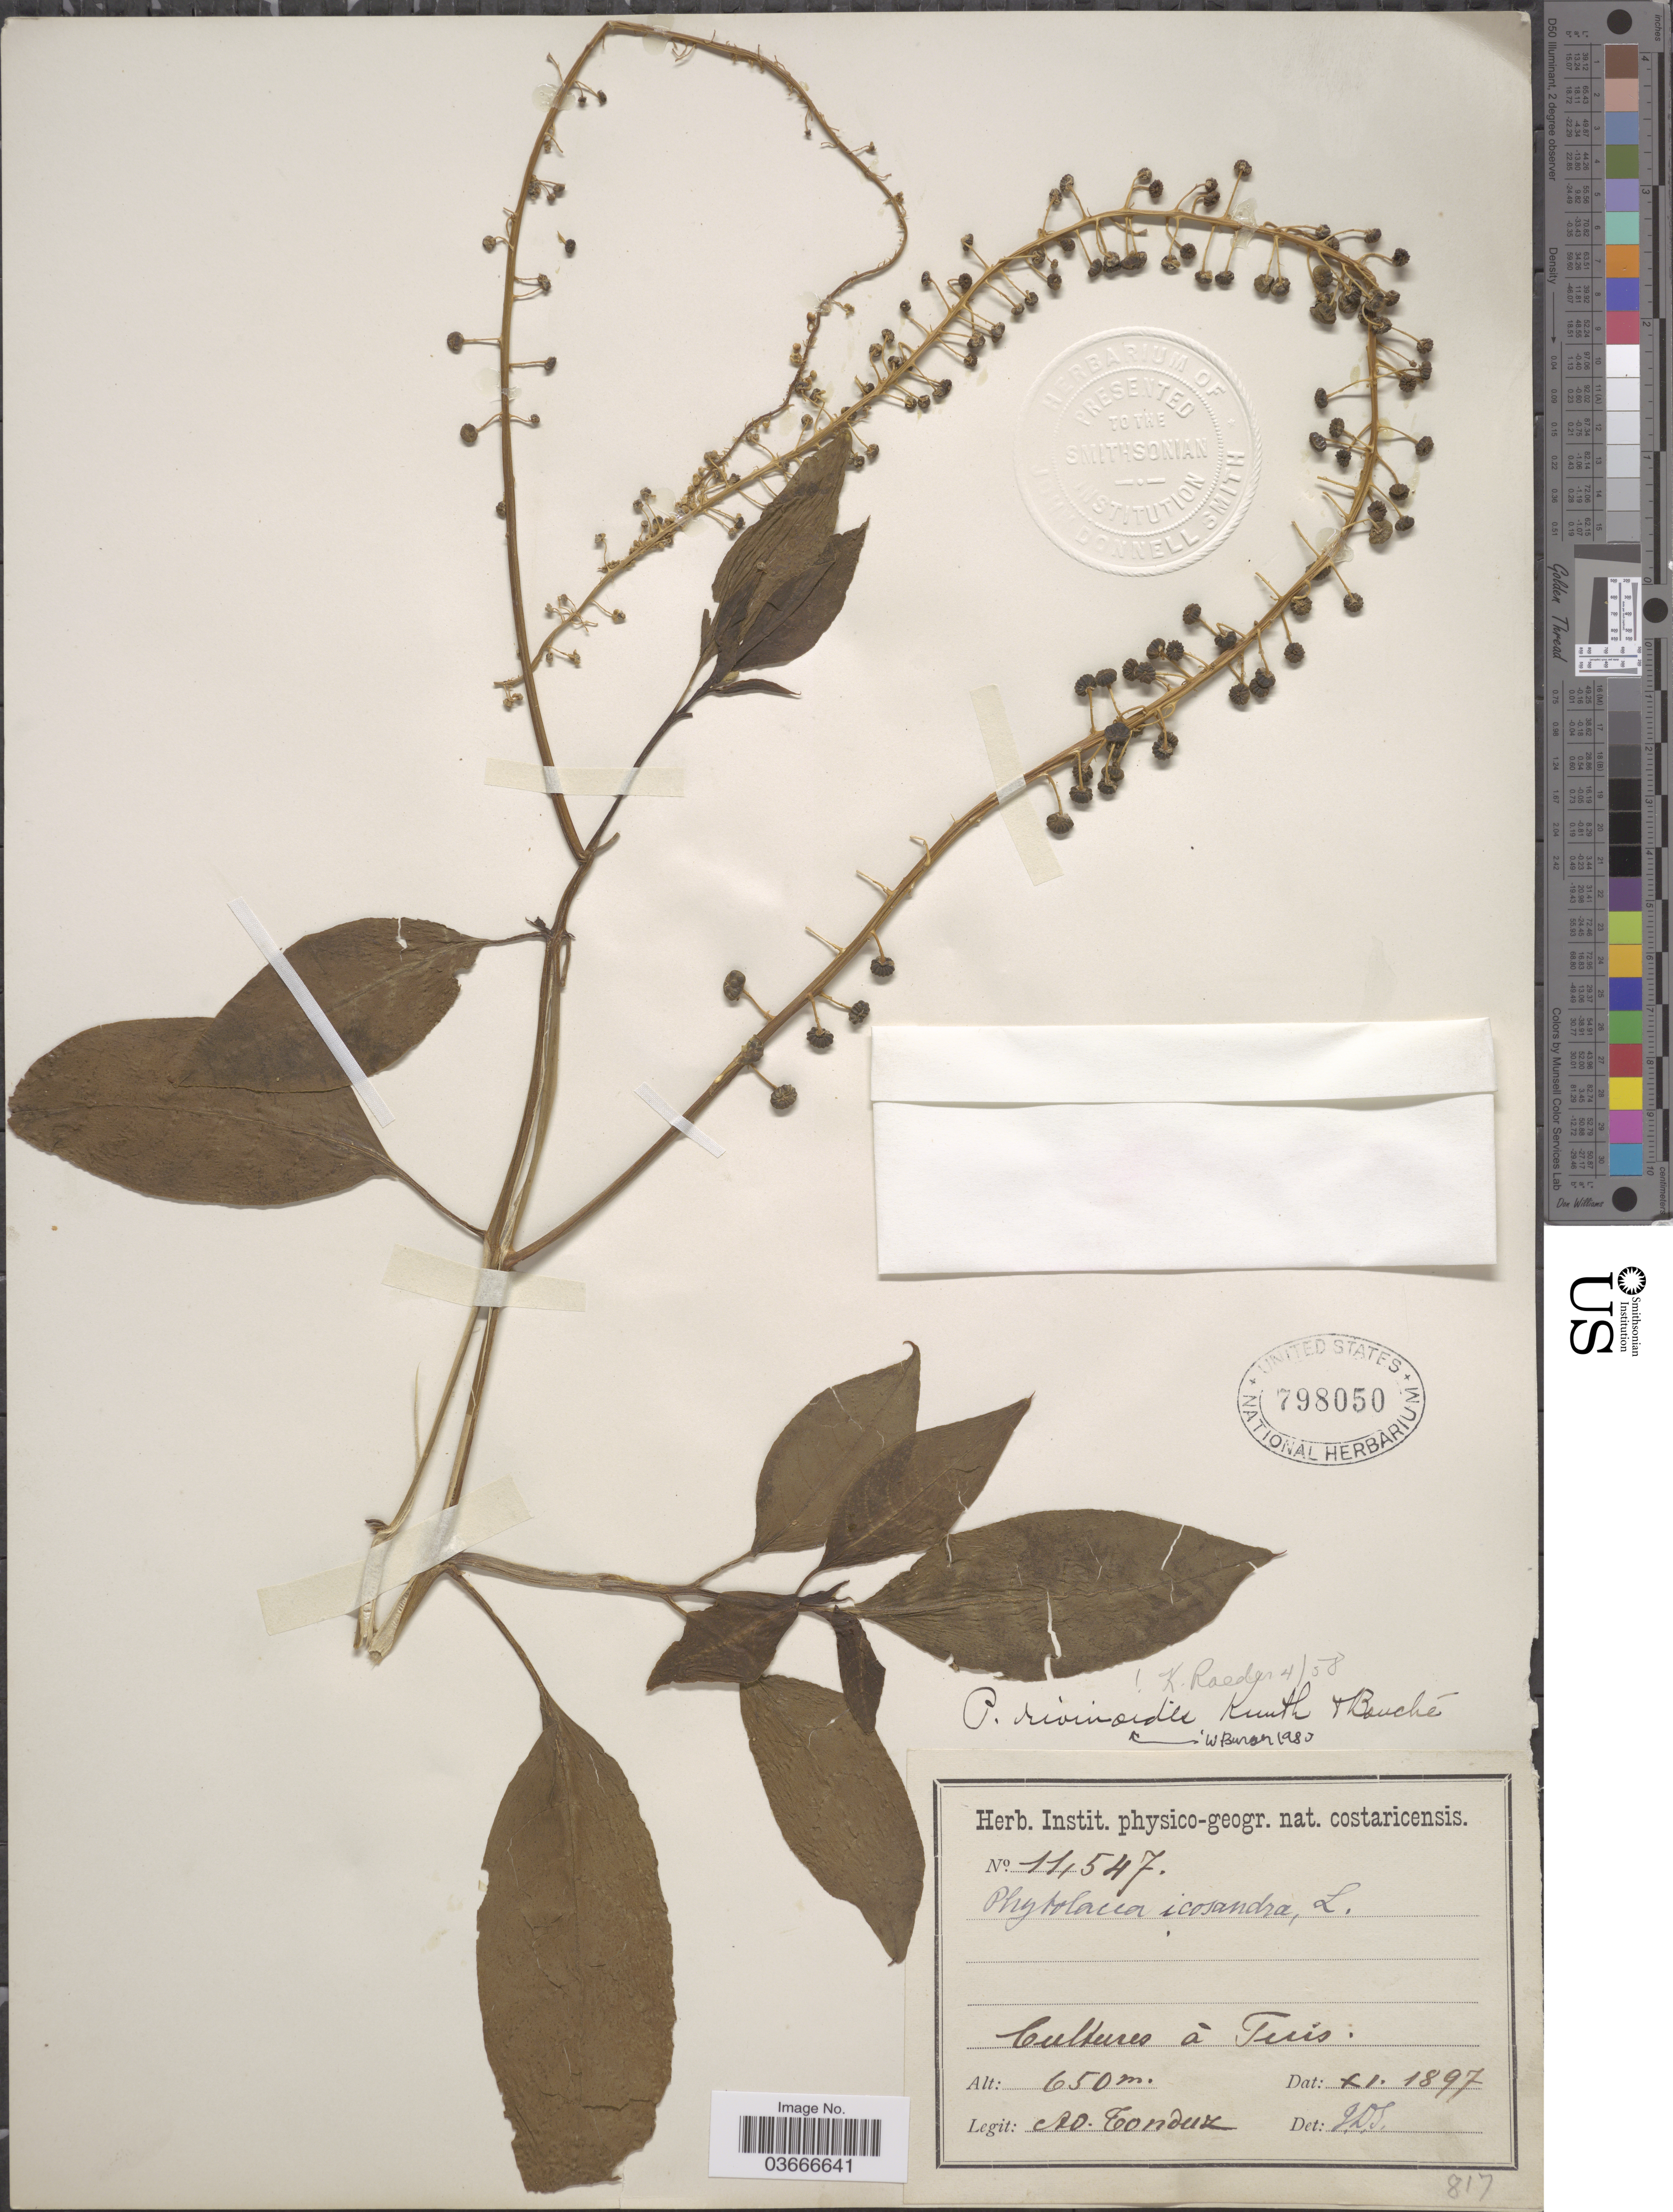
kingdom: Plantae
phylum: Tracheophyta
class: Magnoliopsida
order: Caryophyllales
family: Phytolaccaceae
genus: Phytolacca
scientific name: Phytolacca rivinoides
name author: Kunth & C.D. Bouché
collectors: A. Tonduz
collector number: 11547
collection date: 1897-11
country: Costa Rica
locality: Cultures à Tuis.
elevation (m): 650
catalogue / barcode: US 798050